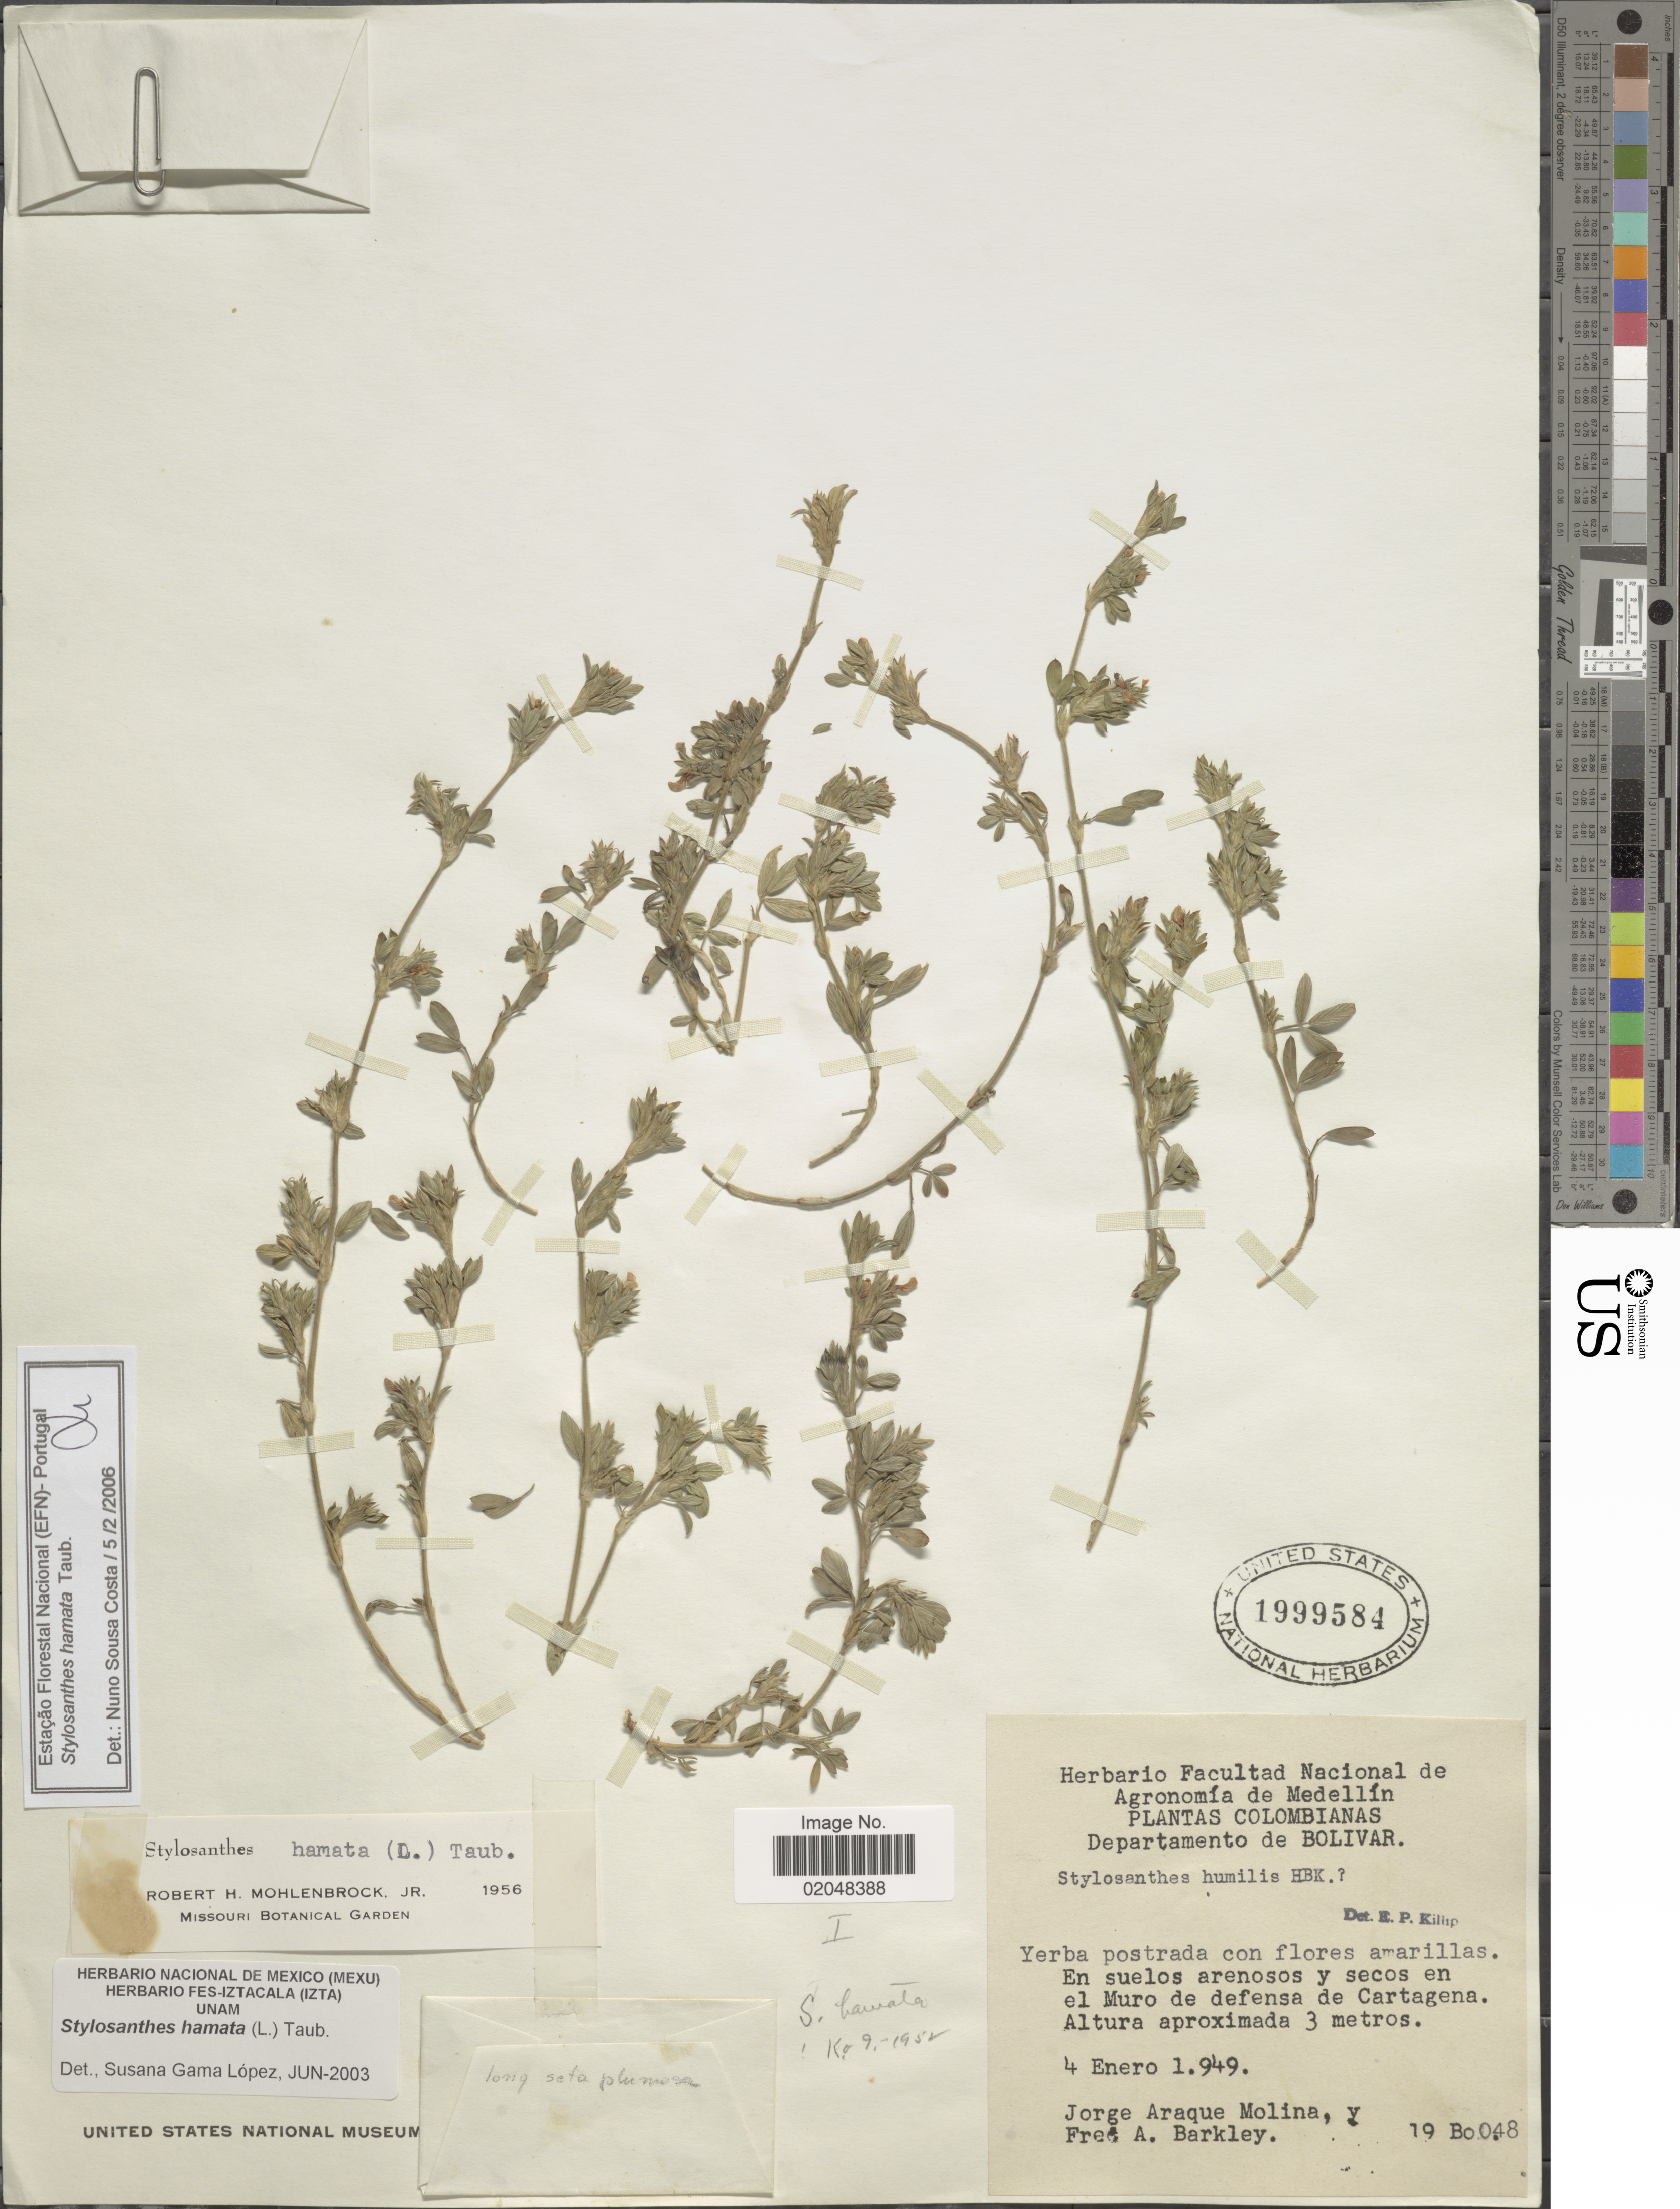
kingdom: Plantae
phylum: Tracheophyta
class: Magnoliopsida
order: Fabales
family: Fabaceae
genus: Stylosanthes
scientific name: Stylosanthes hamata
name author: (L.) Taub.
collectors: J. Araque Molina & F. A. Barkley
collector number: Bo048*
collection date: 1949-01-04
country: Colombia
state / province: Bolívar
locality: En suelos arenosos y secos en el Muro de defensa de Cartagena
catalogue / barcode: US 1999584